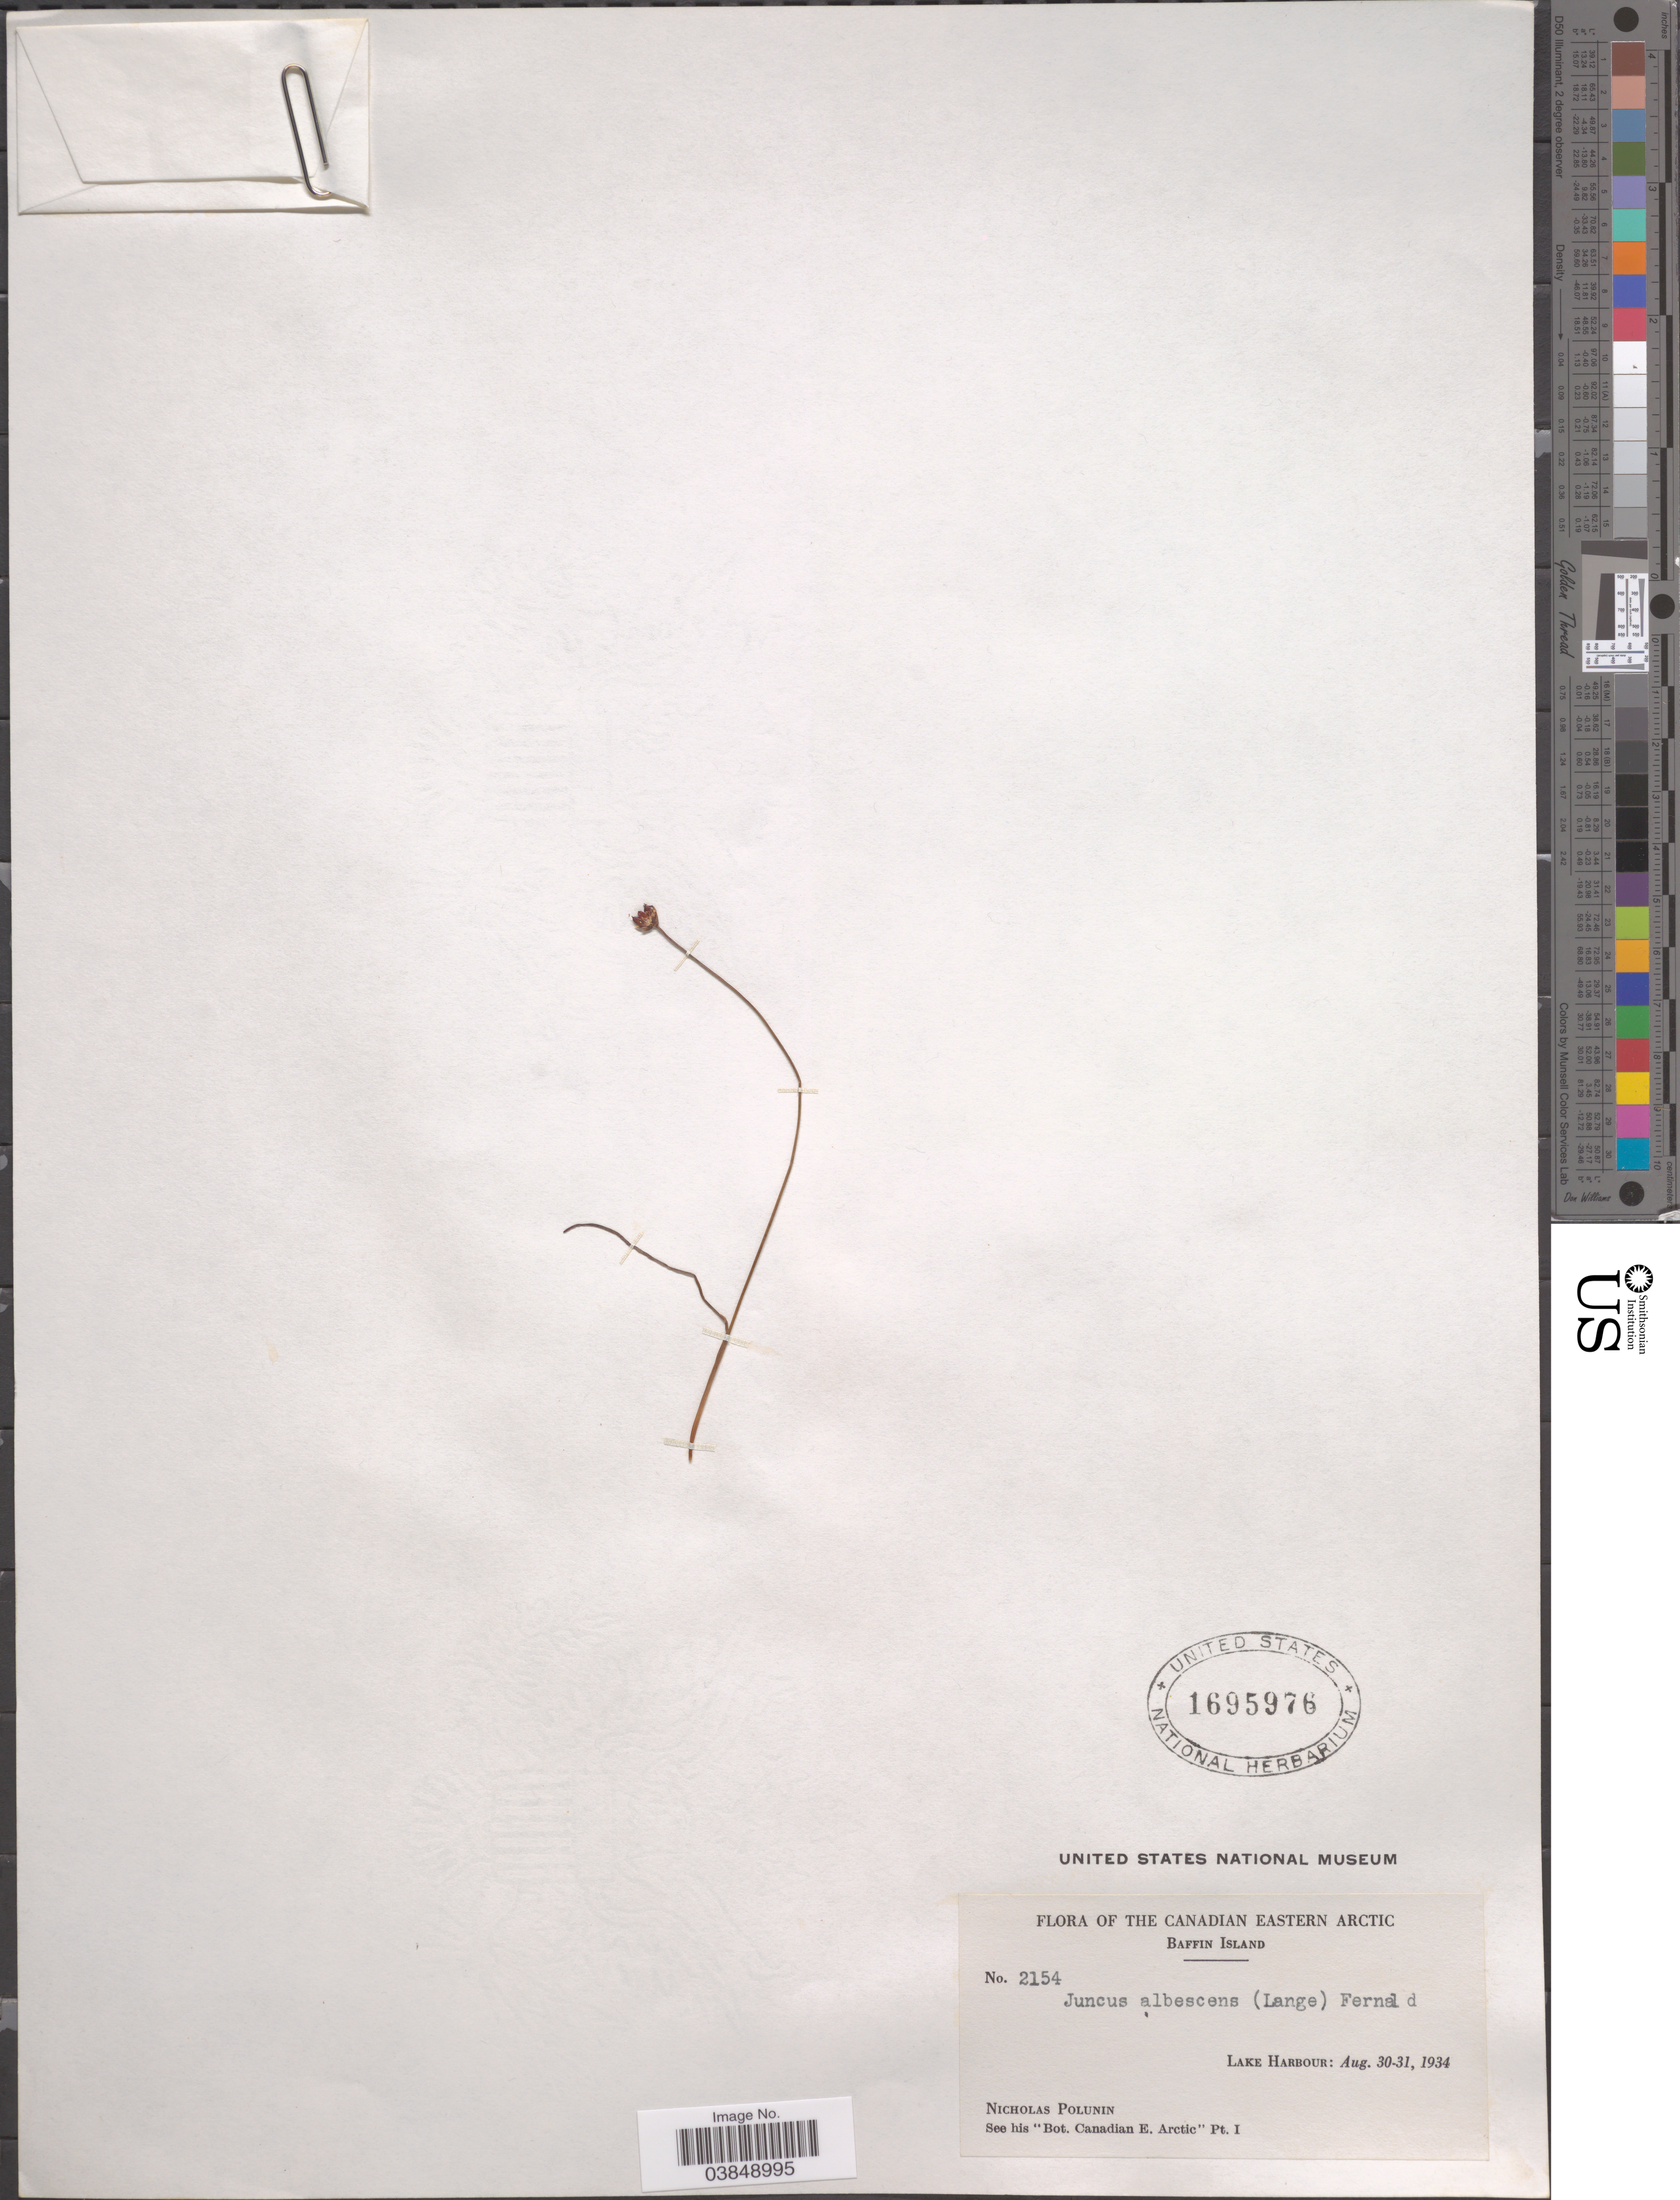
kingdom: Plantae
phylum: Tracheophyta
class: Liliopsida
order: Poales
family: Juncaceae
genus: Juncus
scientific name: Juncus albescens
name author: Fernald & Lange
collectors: N. V. Polunin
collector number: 2154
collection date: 1934-08-30/1934-08-31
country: Canada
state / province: Nunavut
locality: The Canadian Eastern Arctic. Baffin Island. Lake Harbour.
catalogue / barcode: US 1695976